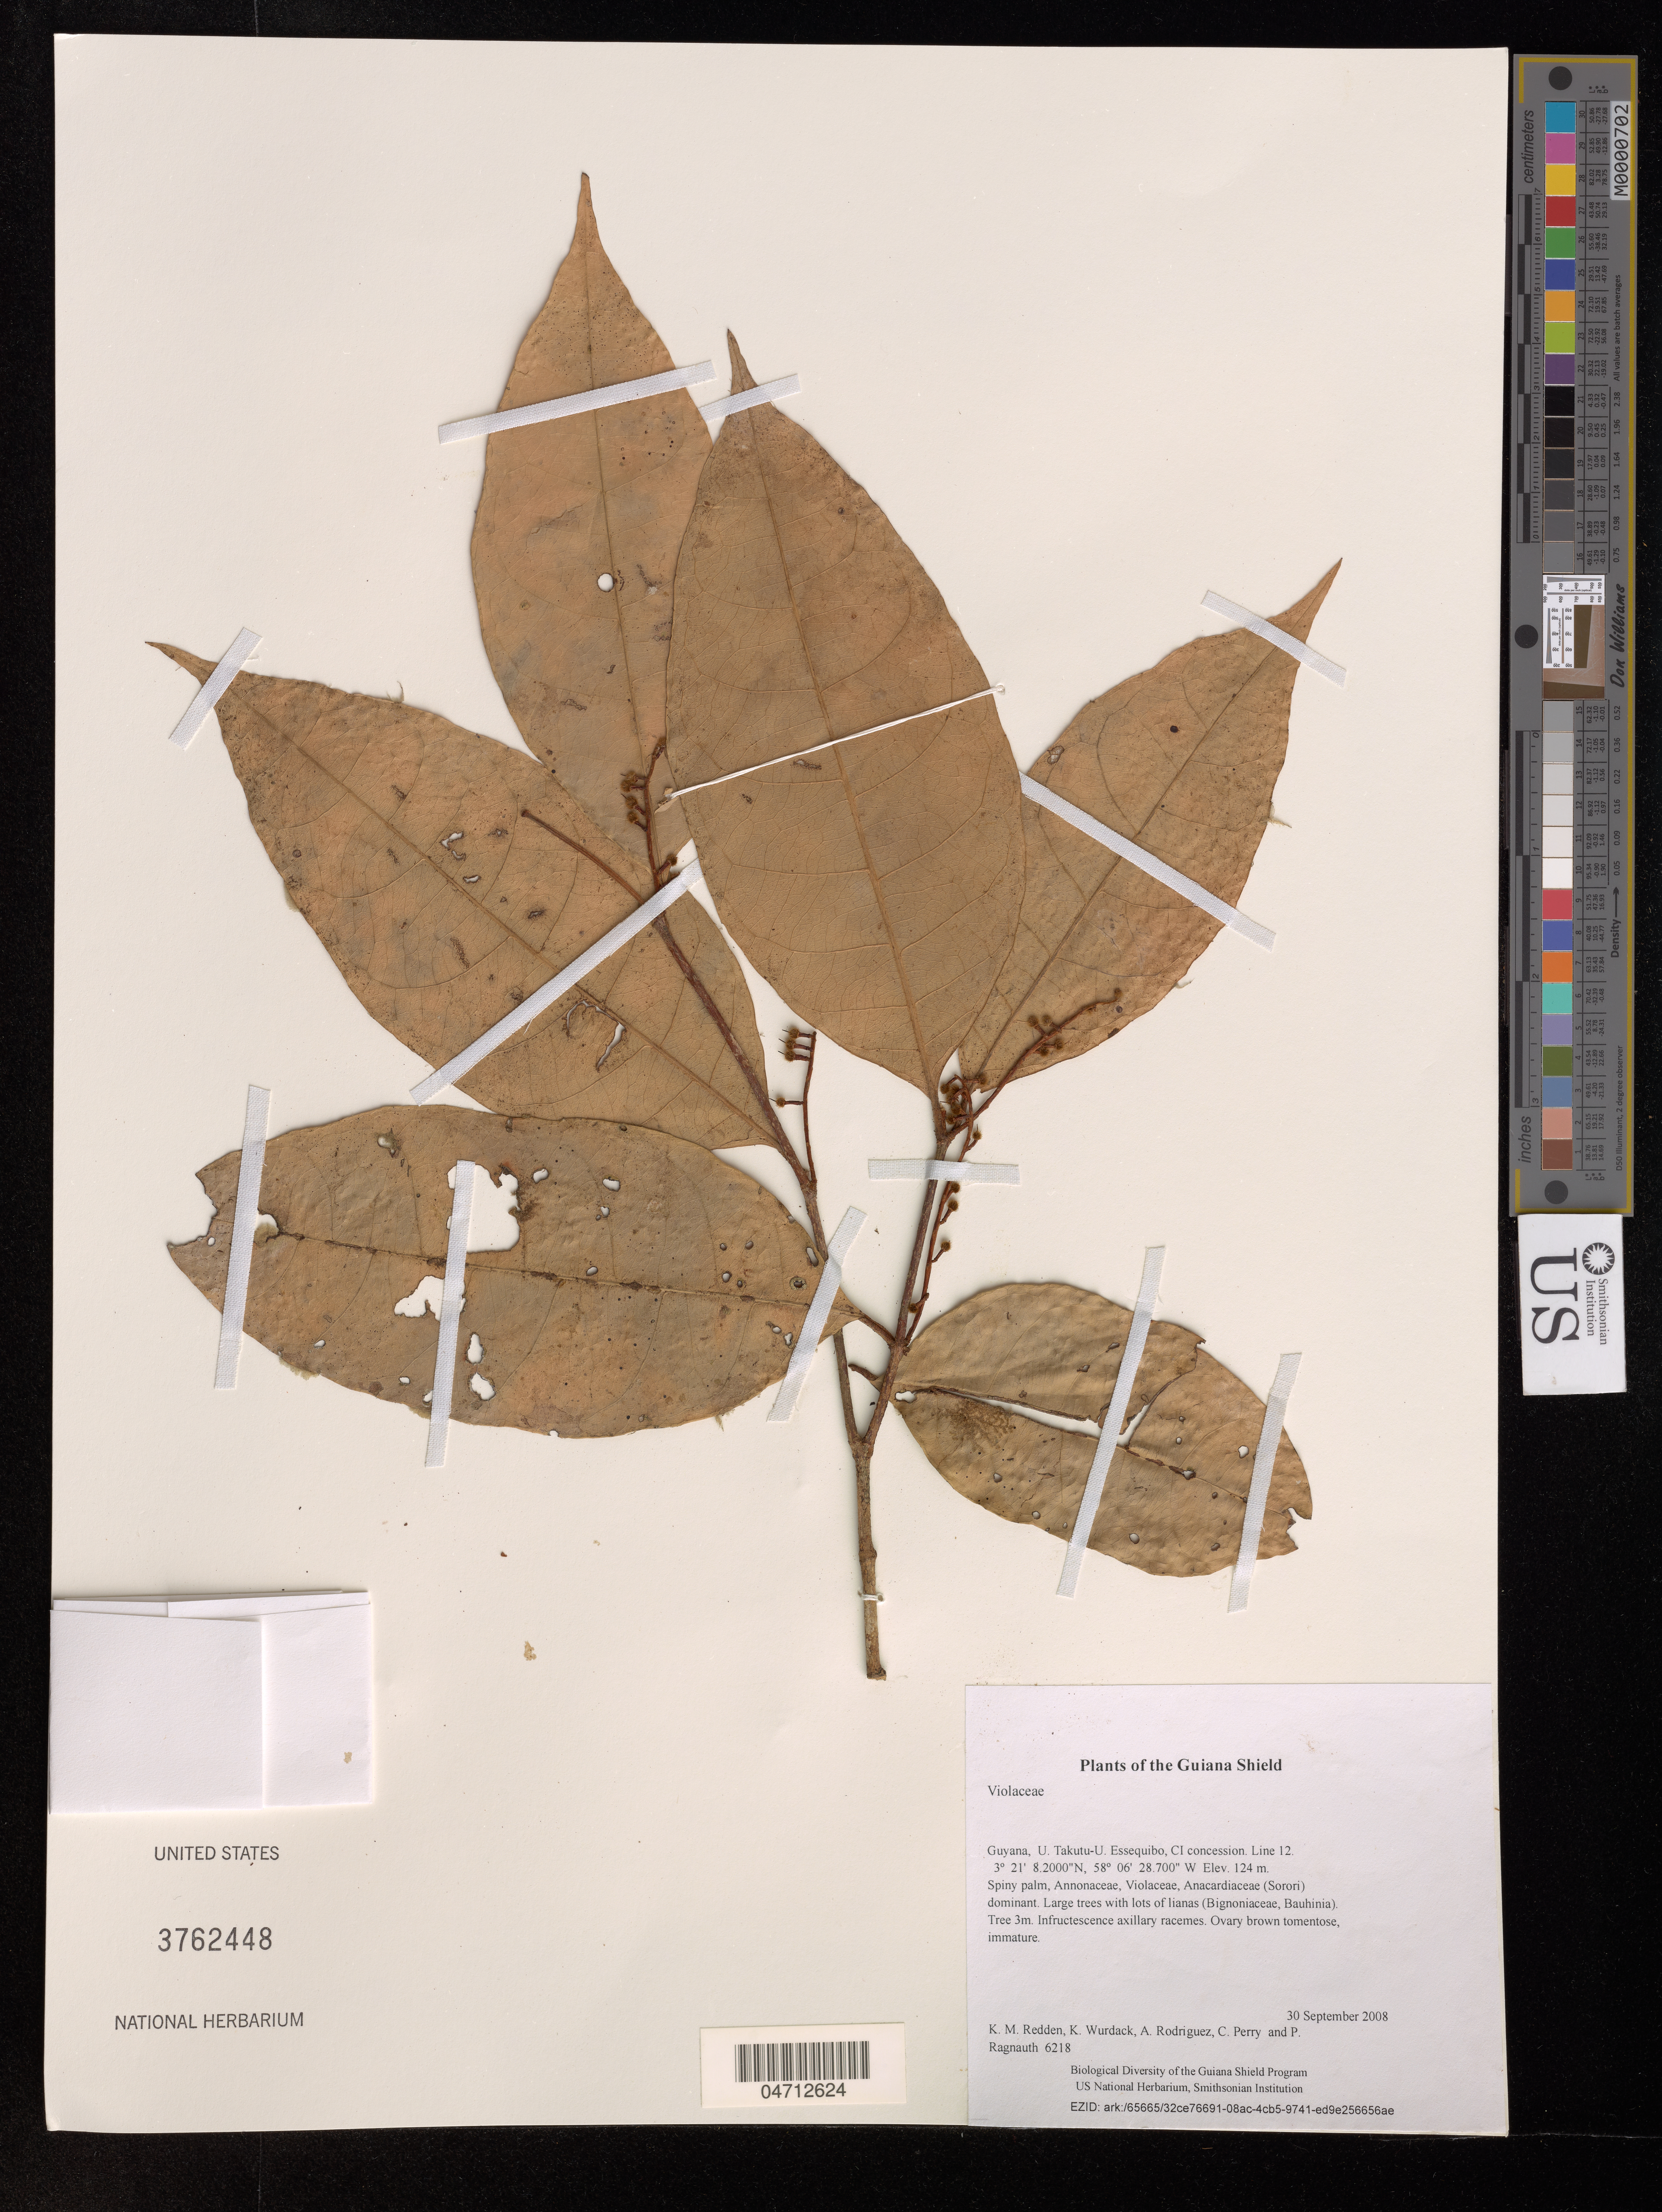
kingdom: Plantae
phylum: Tracheophyta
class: Magnoliopsida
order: Malpighiales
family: Violaceae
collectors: K. M. Redden, K. Wurdack, A. Rodriguez, C. Perry & P. Ragnauth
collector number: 6218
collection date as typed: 30 September 2008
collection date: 2008-09-30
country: Guyana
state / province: U. Takutu-U. Essequibo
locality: CI concession. Line 12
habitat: Spiny palm, Annonaceae, Violaceae, Anacardiaceae (Sorori) dominant. Large trees with lots of lianas (Bignoniaceae, Bauhinia)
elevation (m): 124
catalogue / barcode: US 3762448